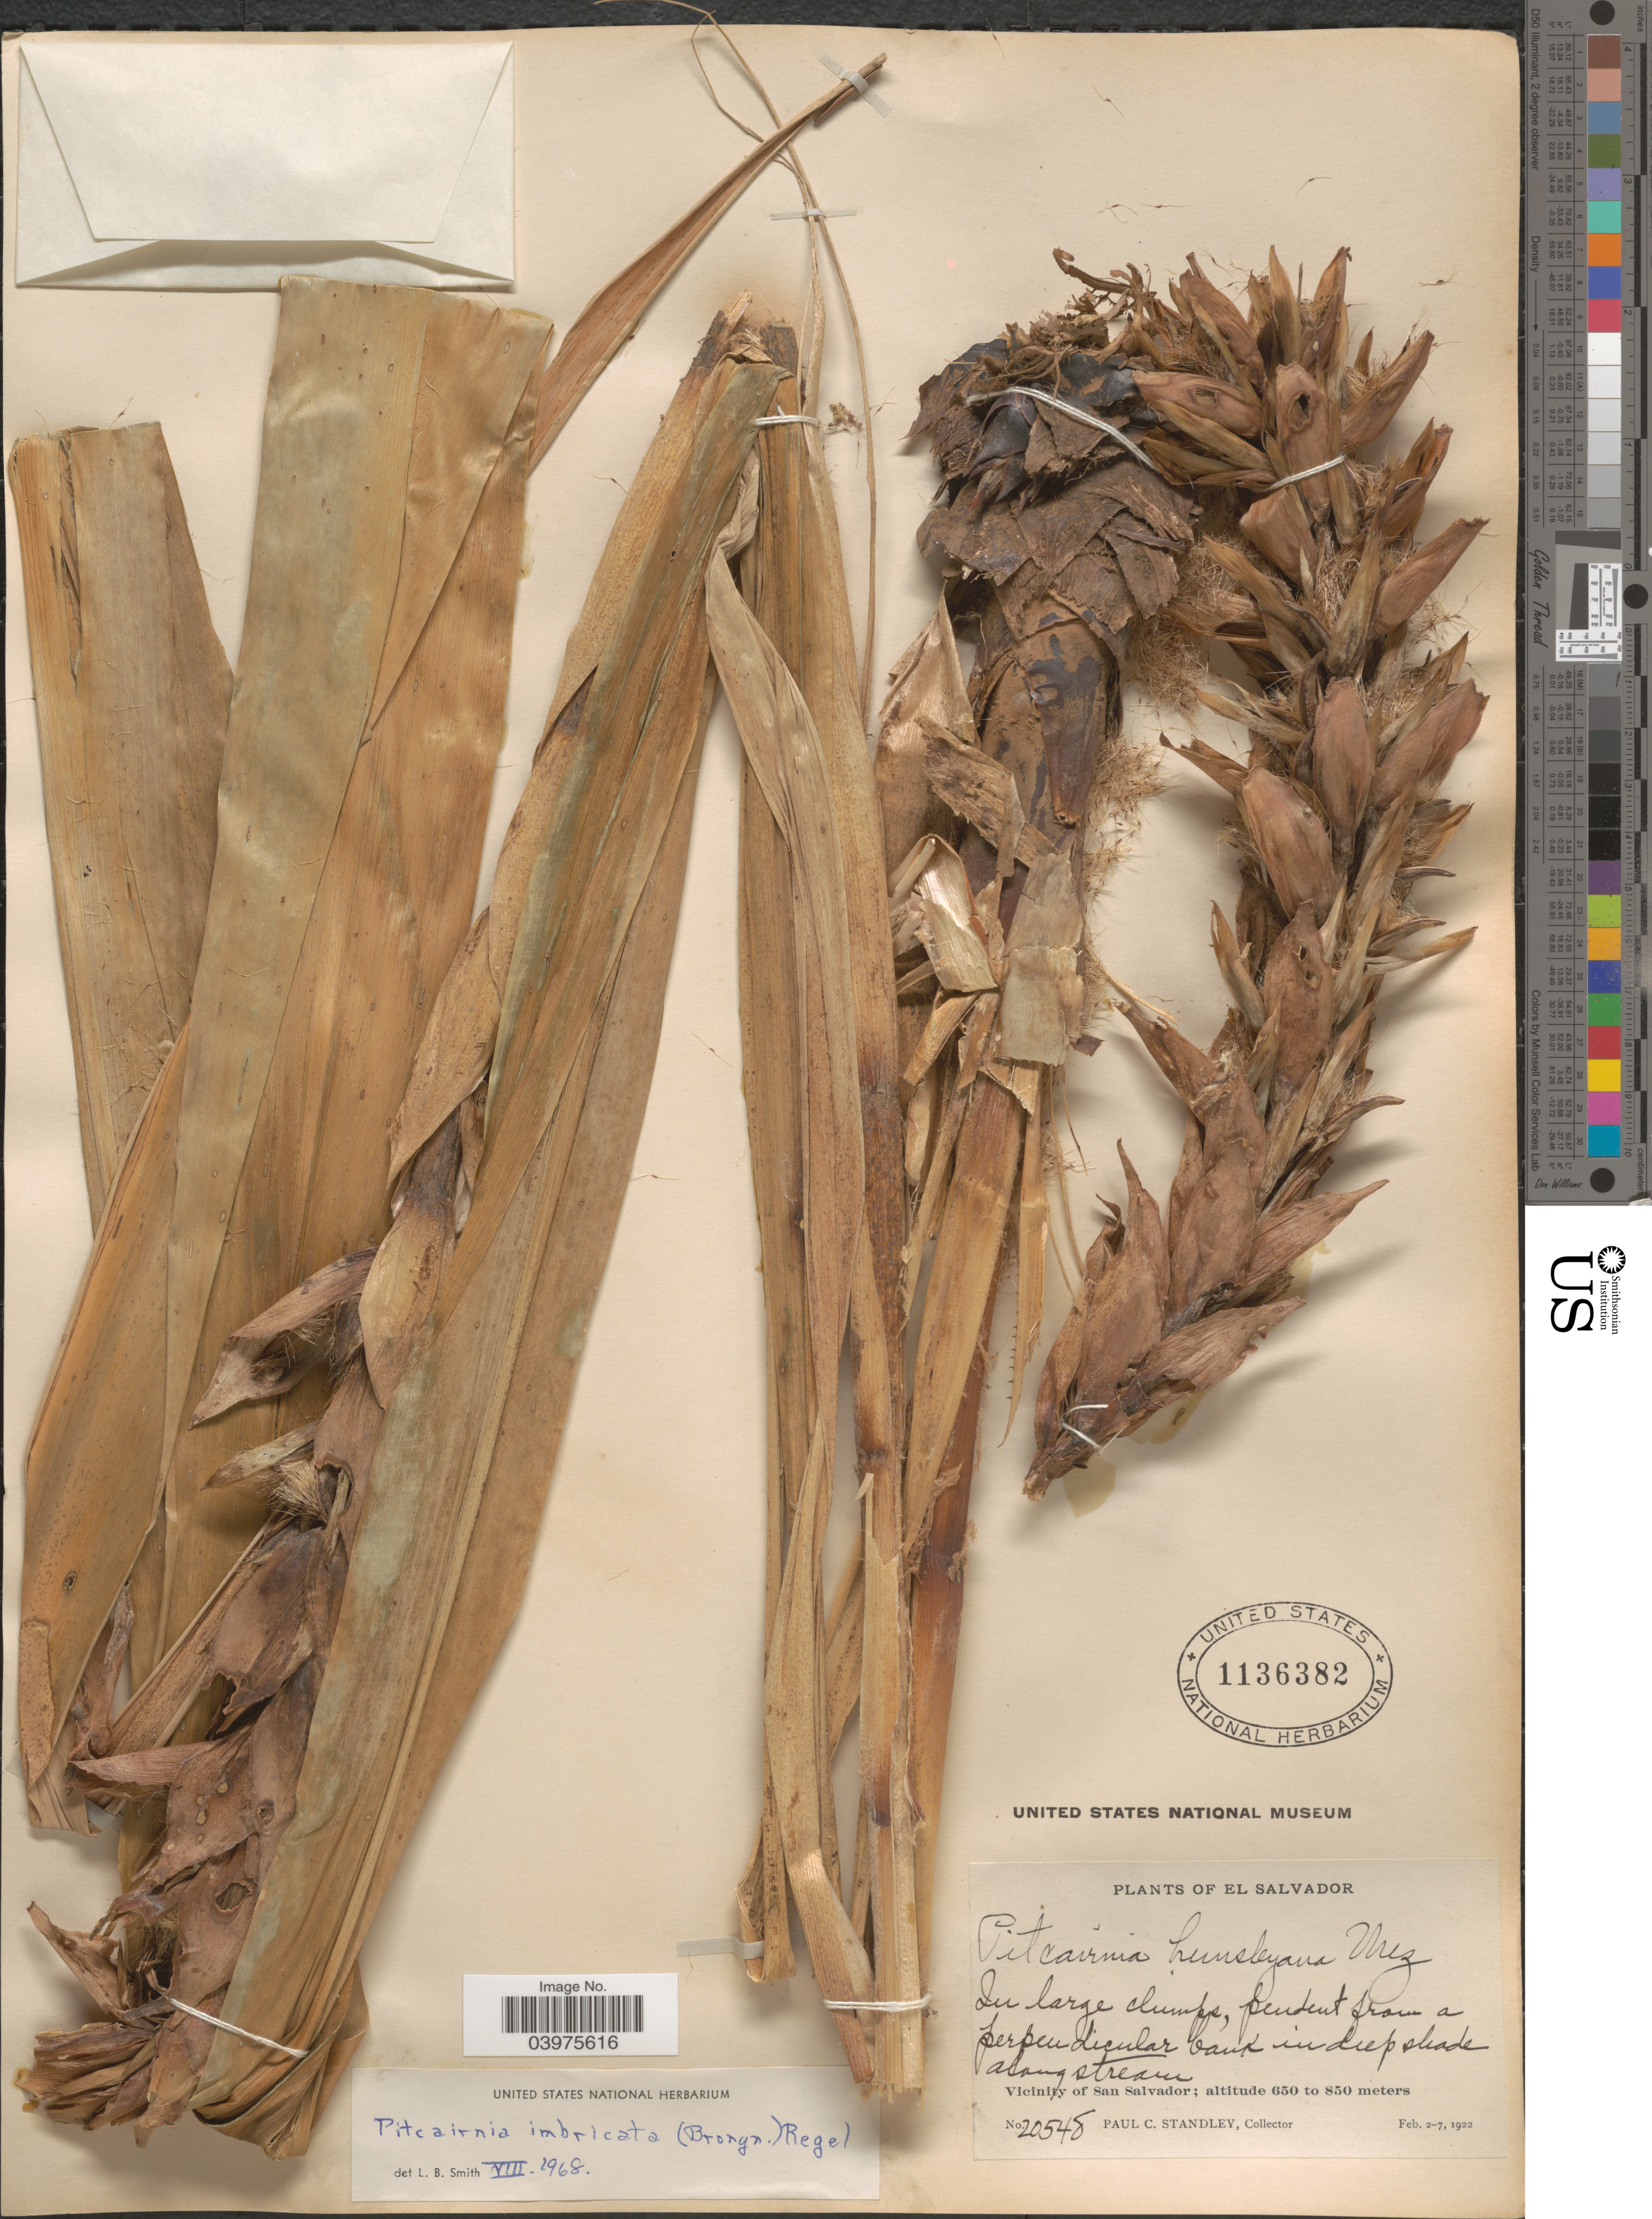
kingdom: Plantae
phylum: Tracheophyta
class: Liliopsida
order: Poales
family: Bromeliaceae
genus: Pitcairnia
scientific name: Pitcairnia imbricata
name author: (Brongn.) Regel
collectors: P. C. Standley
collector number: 20548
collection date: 1922-02-02/1922-02-07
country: El Salvador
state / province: San Salvador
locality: Vicinity of San Salvador.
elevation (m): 650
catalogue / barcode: US 1136382